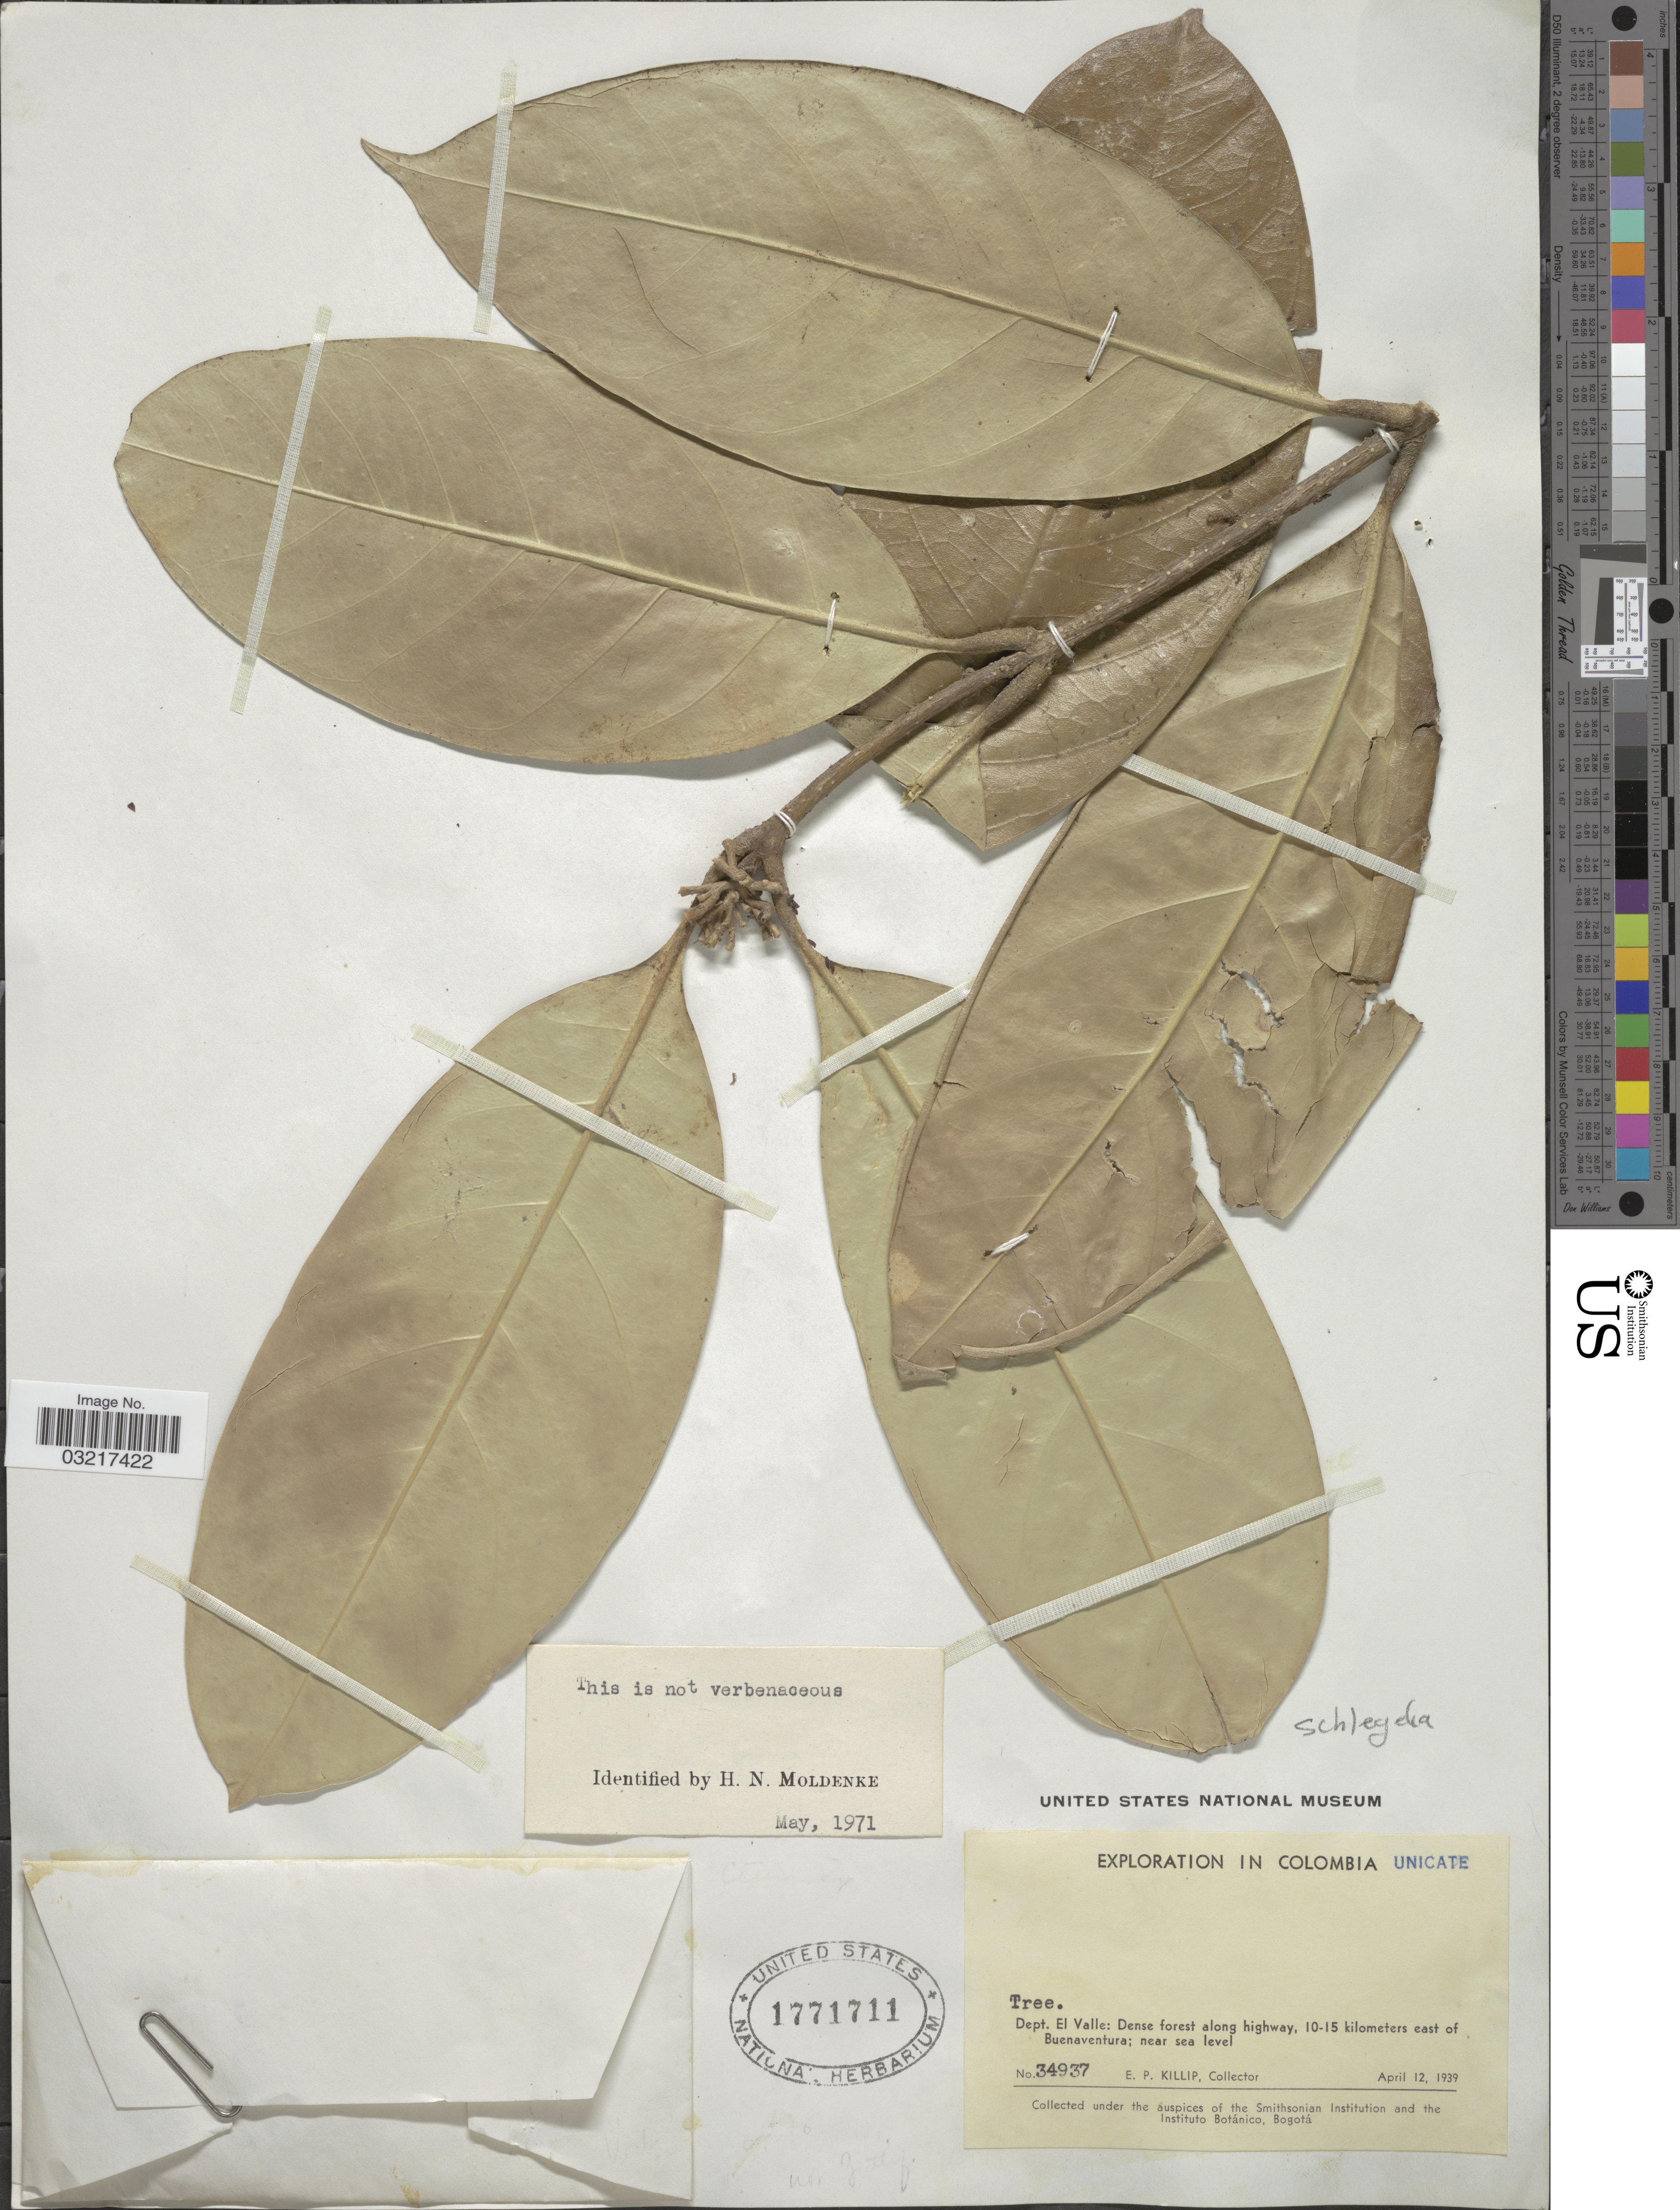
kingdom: Plantae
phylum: Tracheophyta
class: Magnoliopsida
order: Lamiales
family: Schlegeliaceae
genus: Schlegelia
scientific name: Schlegelia sp.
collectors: E. P. Killip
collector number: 34937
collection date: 1939-04-12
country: Colombia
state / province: Valle del Cauca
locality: Dept. El Valle: Dense forest along highway, 10-15 kilometers east of Buenaventura.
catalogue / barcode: US 1771711